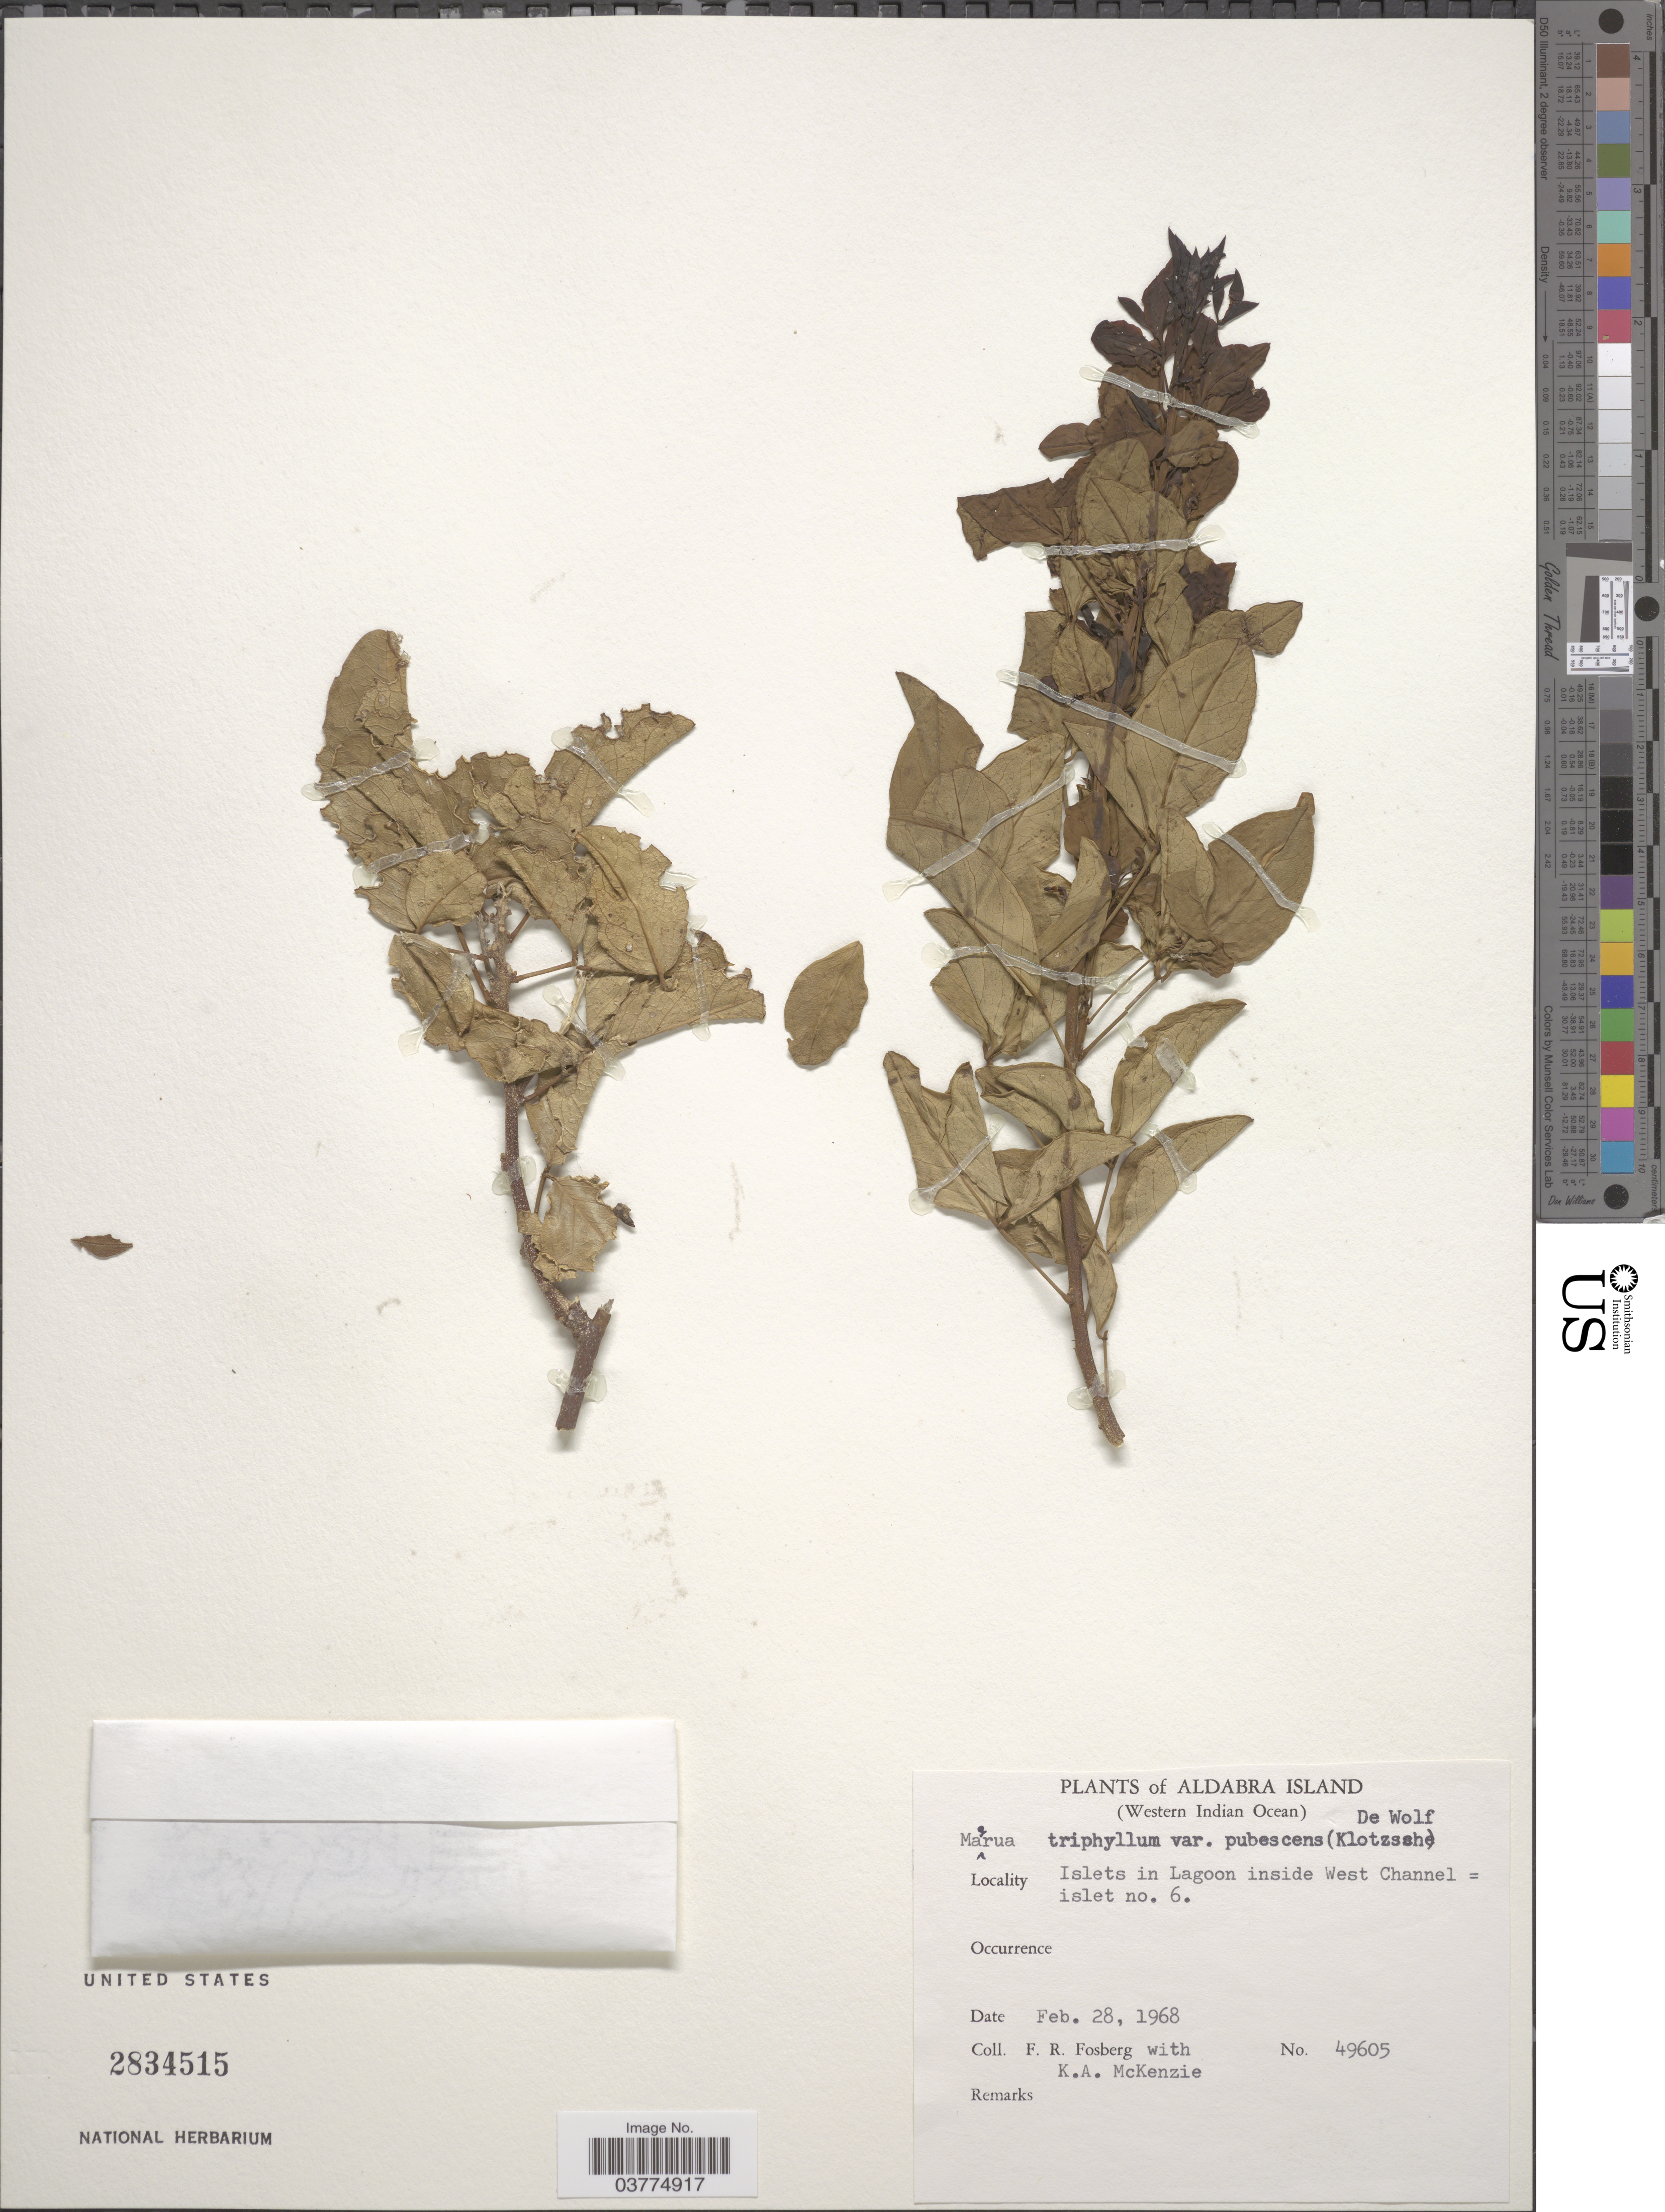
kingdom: Plantae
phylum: Tracheophyta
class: Magnoliopsida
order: Brassicales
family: Capparaceae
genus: Maerua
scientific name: Maerua triphylla var. pubescens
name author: (Klotzsch) DeWolf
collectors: F. R. Fosberg & K. McKenzie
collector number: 49605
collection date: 1968-02-28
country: Seychelles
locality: Aldabra Island. (Western Indian Ocean). Islets in Lagoon inside West Channel = islet no. 6.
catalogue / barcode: US 2834515